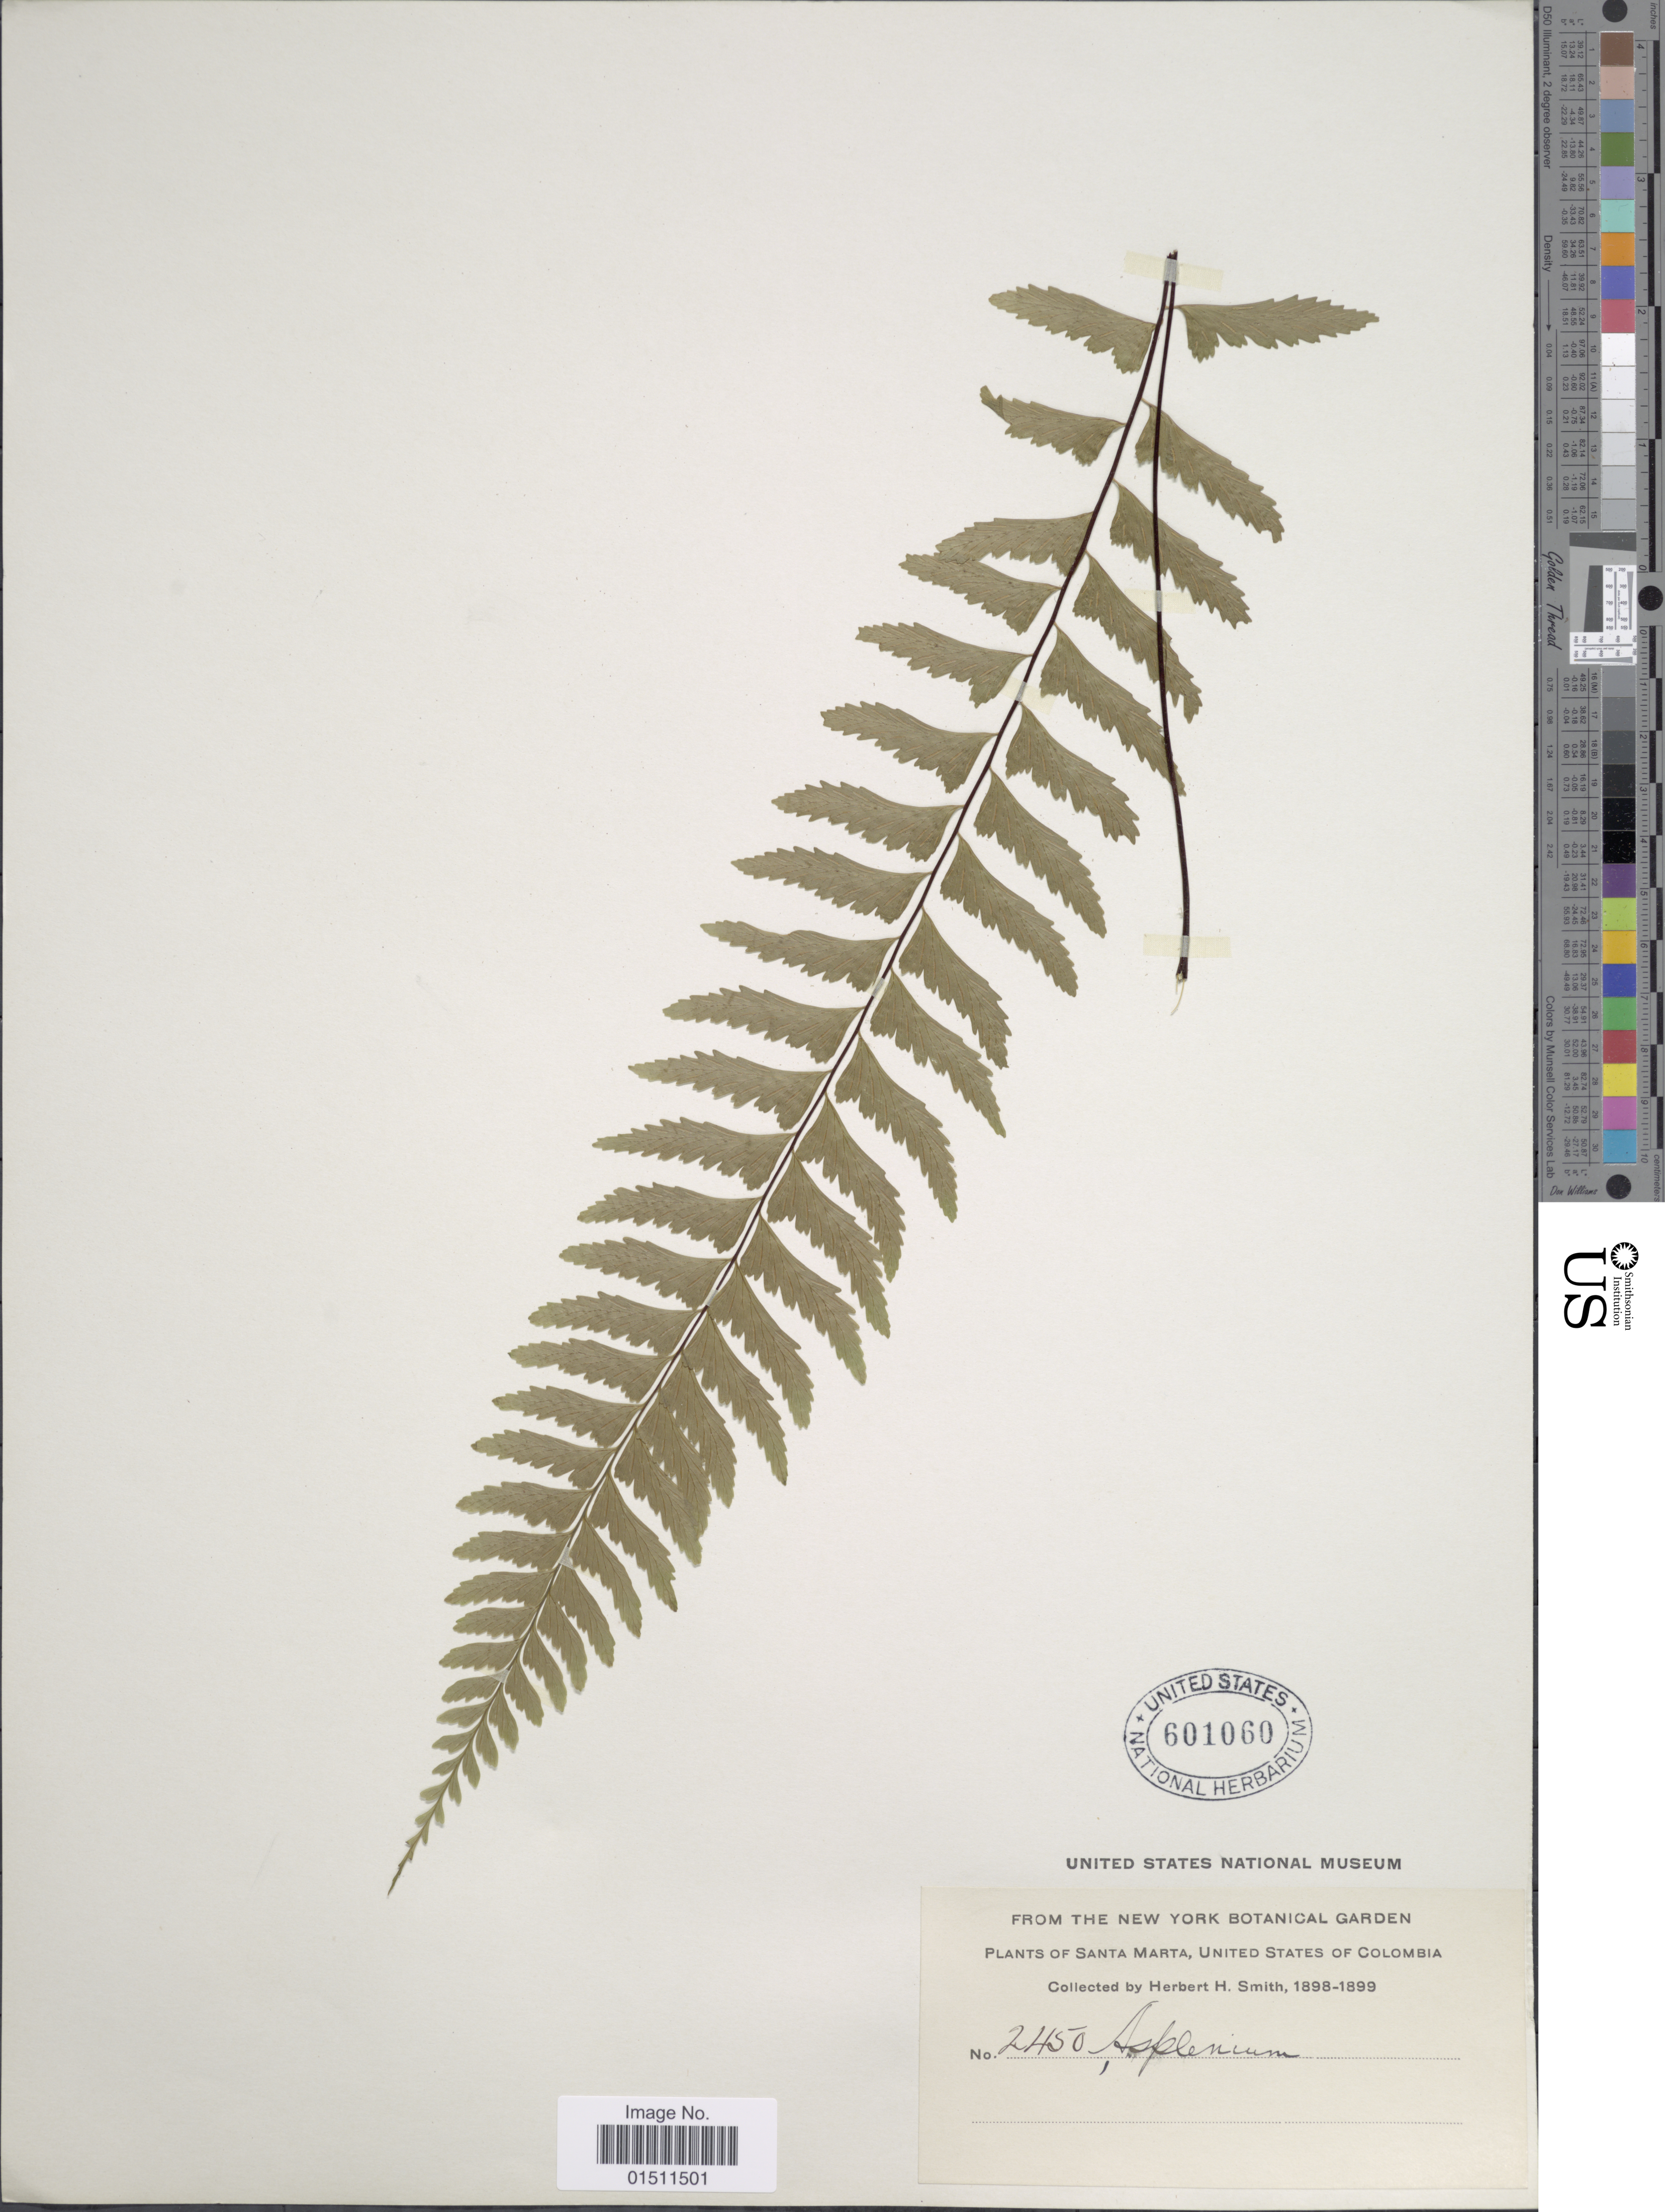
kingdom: Plantae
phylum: Tracheophyta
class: Polypodiopsida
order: Polypodiales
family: Aspleniaceae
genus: Asplenium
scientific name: Asplenium laetum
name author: Sw.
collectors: Herbert H. Smith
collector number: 2450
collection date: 1898/1899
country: Colombia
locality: Santa Marta, United States of Colombia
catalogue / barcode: US 601060